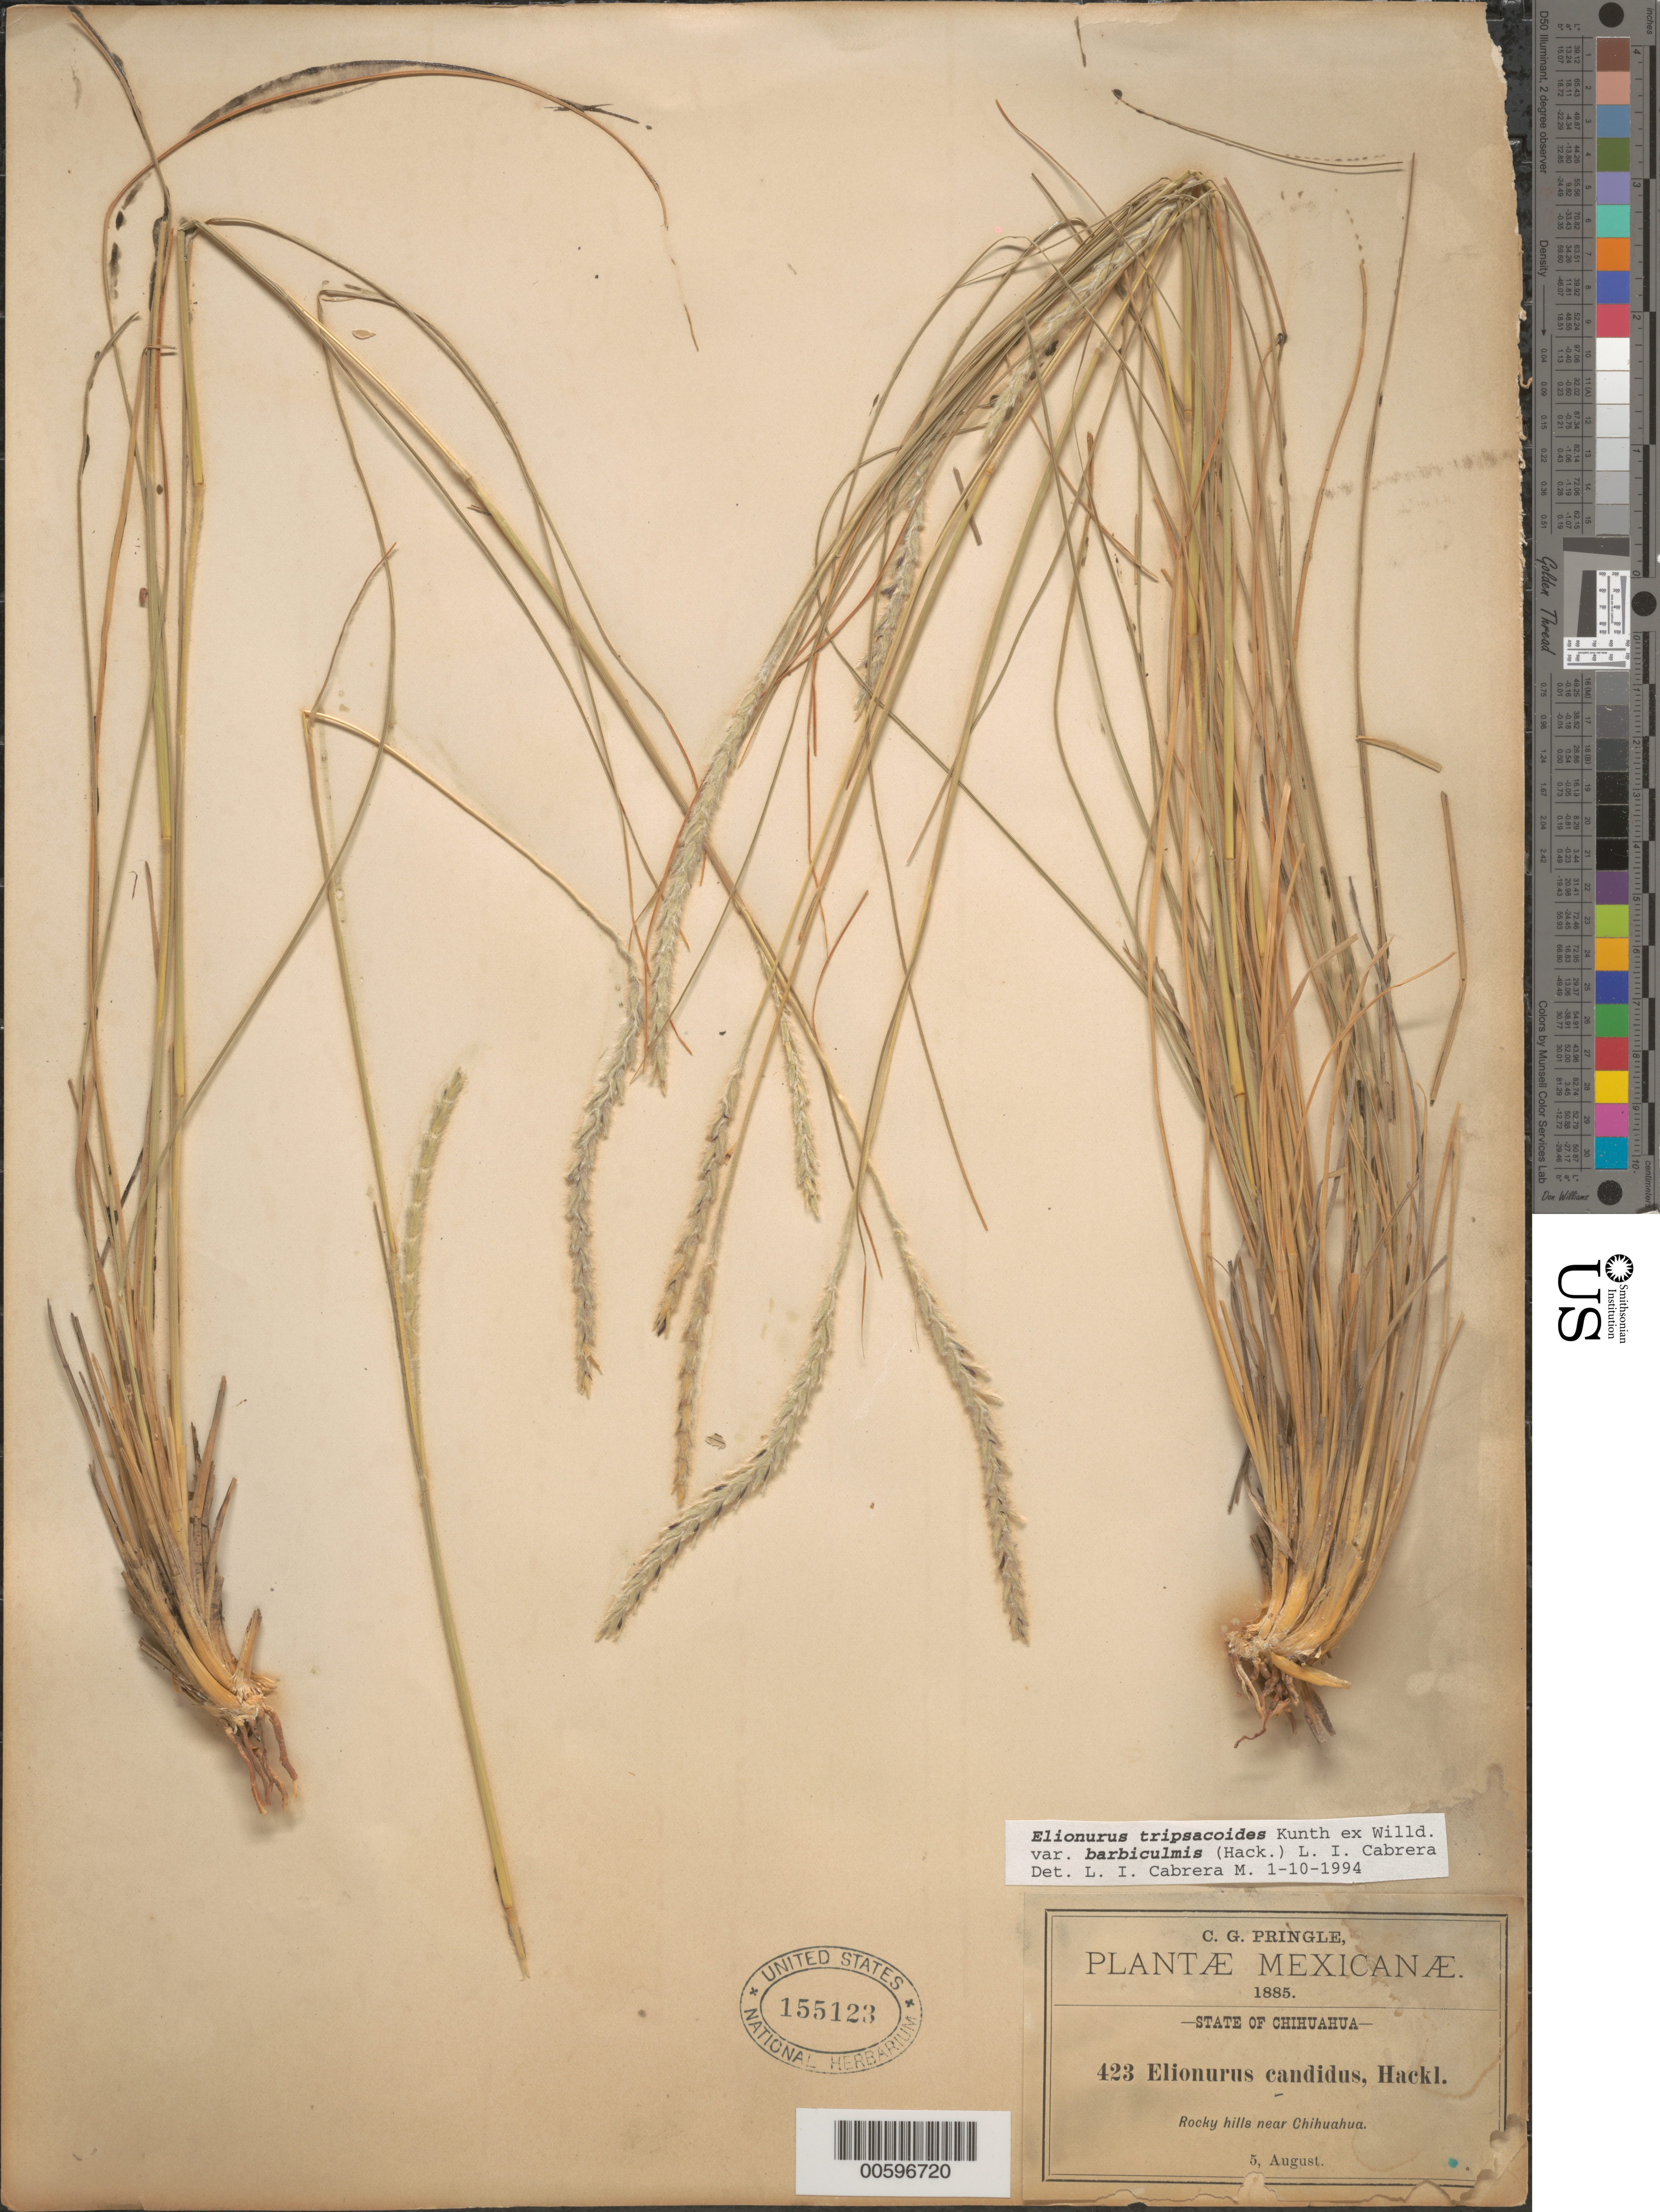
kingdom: Plantae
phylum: Tracheophyta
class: Liliopsida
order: Poales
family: Poaceae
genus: Elionurus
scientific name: Elionurus tripsacoides var. barbiculmis (Hack.) L.I. Cabrera & Dávila, comb. ined.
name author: (Hack.) L.I. Cabrera & Dávila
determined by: Cabrera M., L. I.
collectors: C. G. Pringle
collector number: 423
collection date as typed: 5 Aug 1885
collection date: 1885-08-05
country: Mexico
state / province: Chihuahua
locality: Near Chihuahua.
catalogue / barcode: US 155123